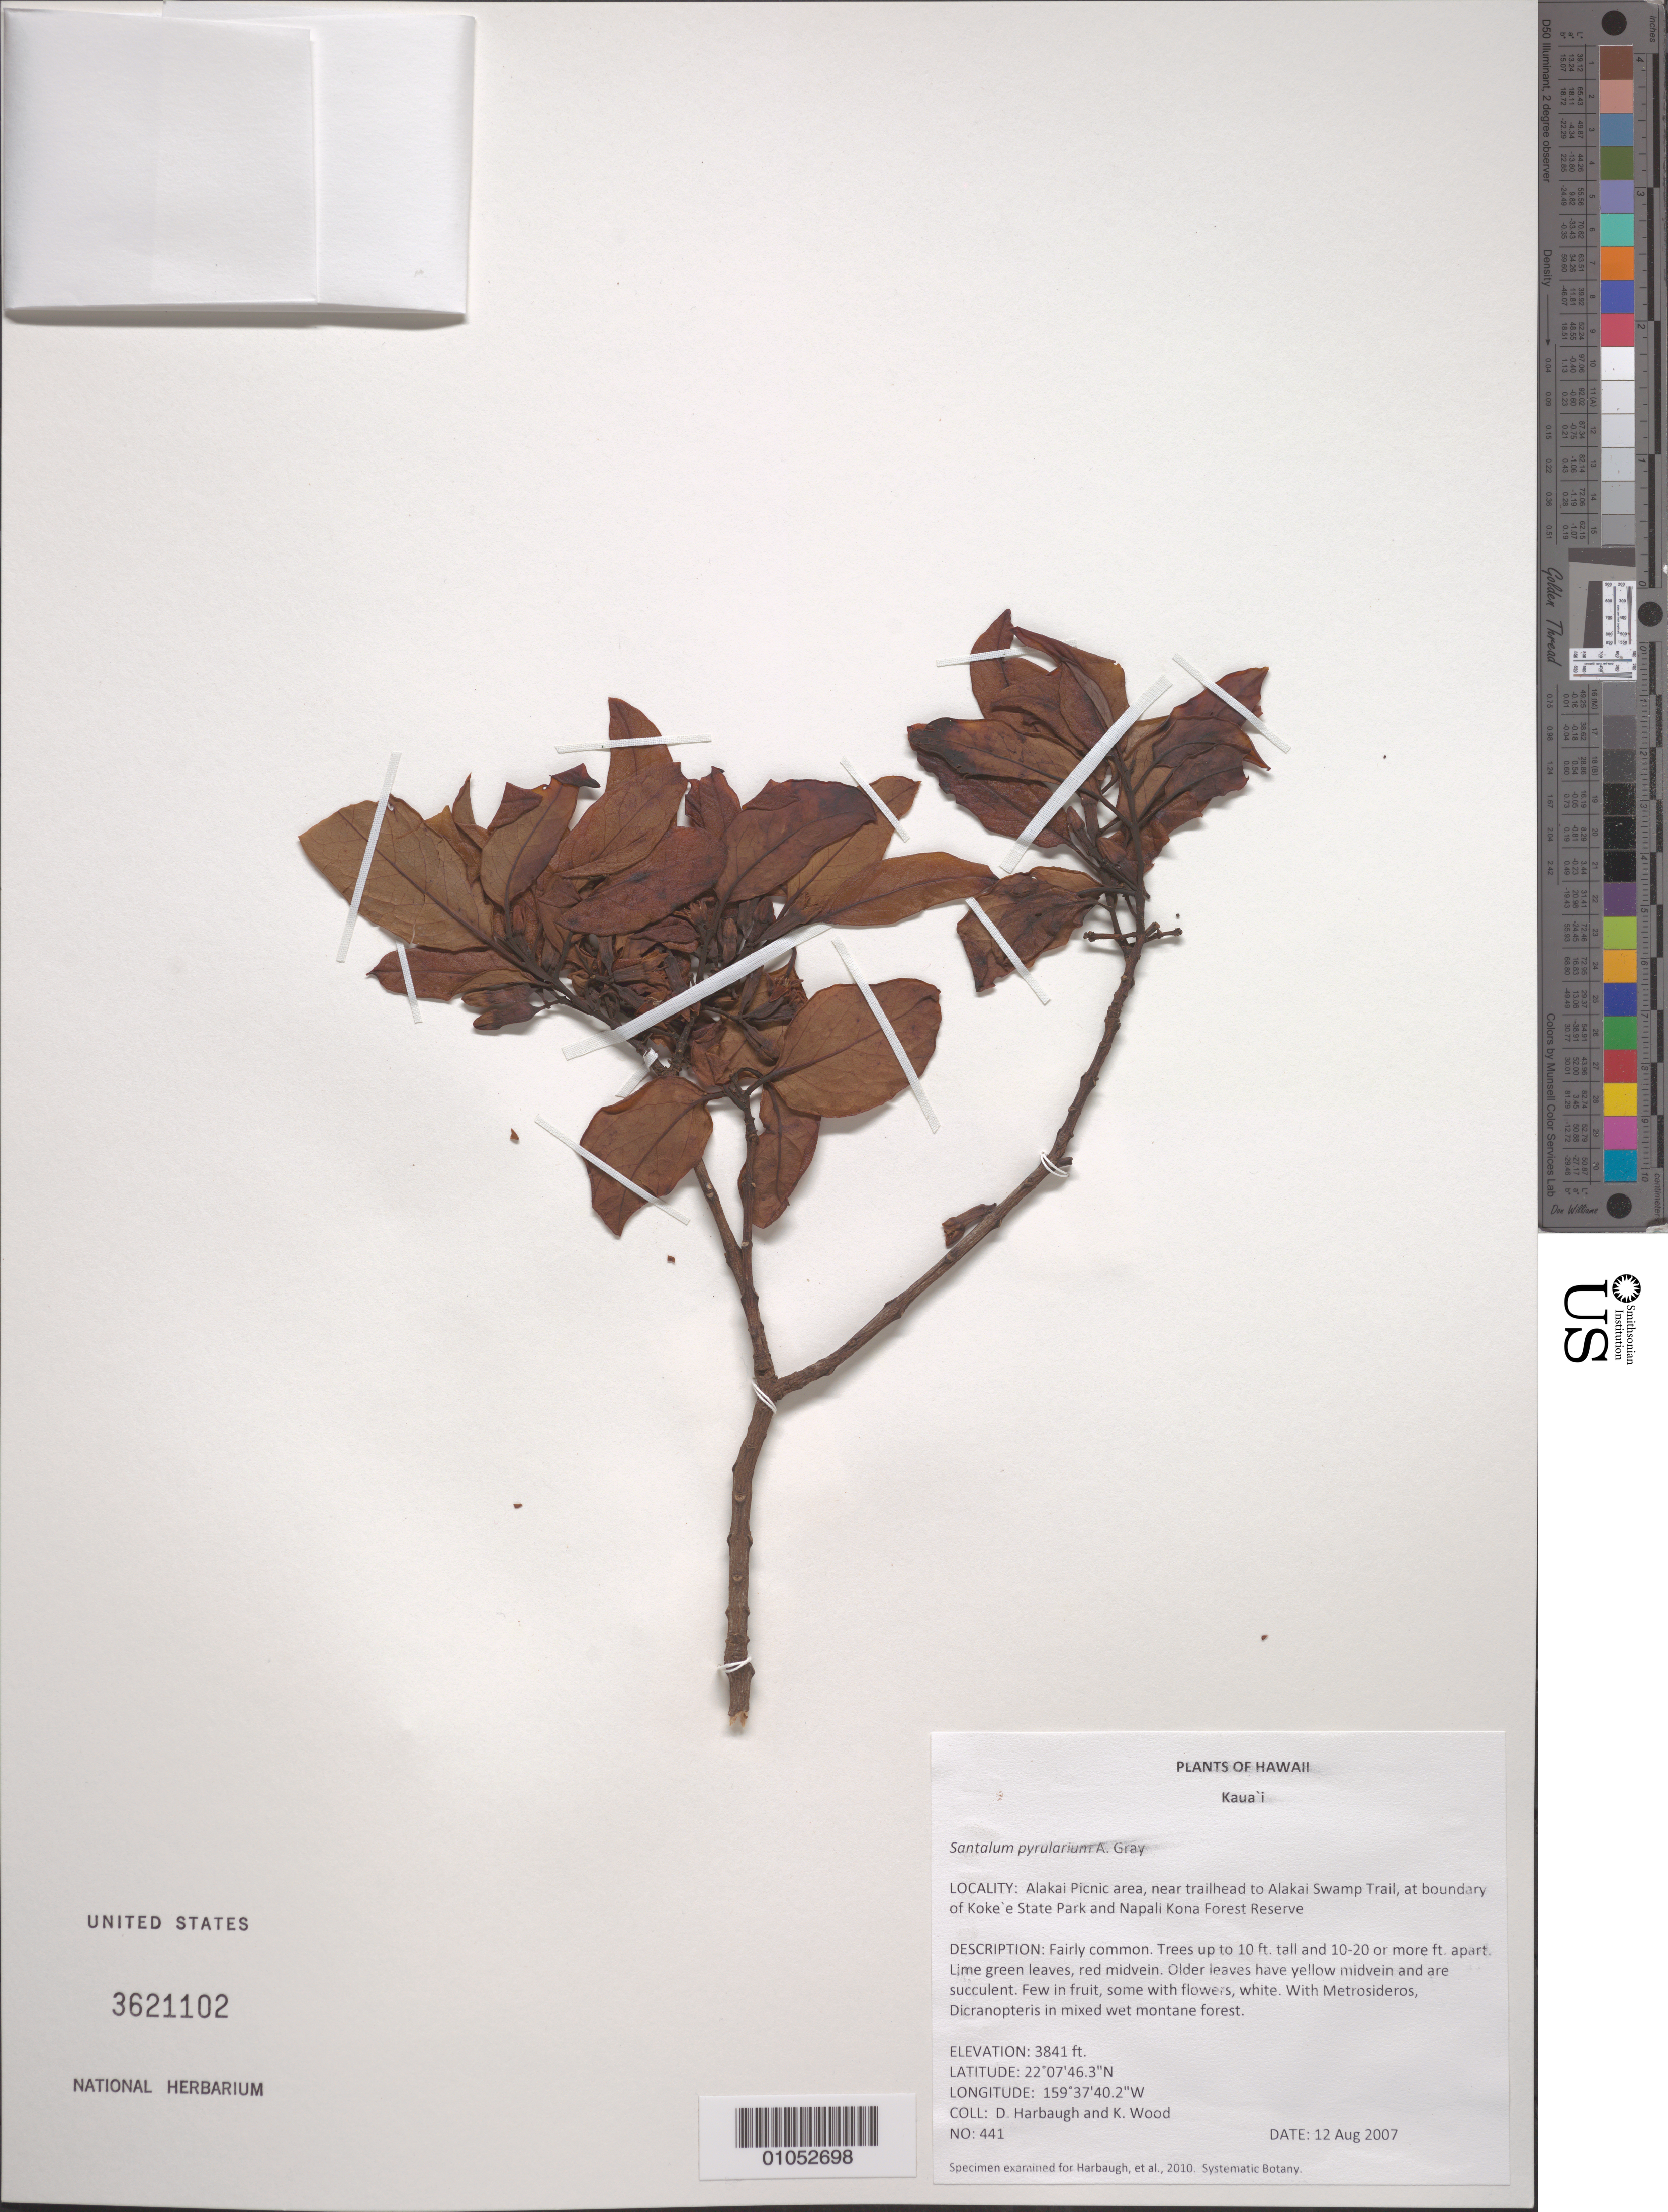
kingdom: Plantae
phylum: Tracheophyta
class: Magnoliopsida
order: Santalales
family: Santalaceae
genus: Santalum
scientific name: Santalum pyrularium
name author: A. Gray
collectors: D. Harbaugh & K. Wood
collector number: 441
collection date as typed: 12 Aug 2007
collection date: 2007-08-12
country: United States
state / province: Hawaii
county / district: Kauai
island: Kaua'i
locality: Alakai Picnic area, near trailhead to Alakai Swamp Trail, at boundary of Kokee State Park and Napali Kona Forest Reserve.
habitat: Mixed wet montane forest.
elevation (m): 1171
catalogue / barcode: US 3621102